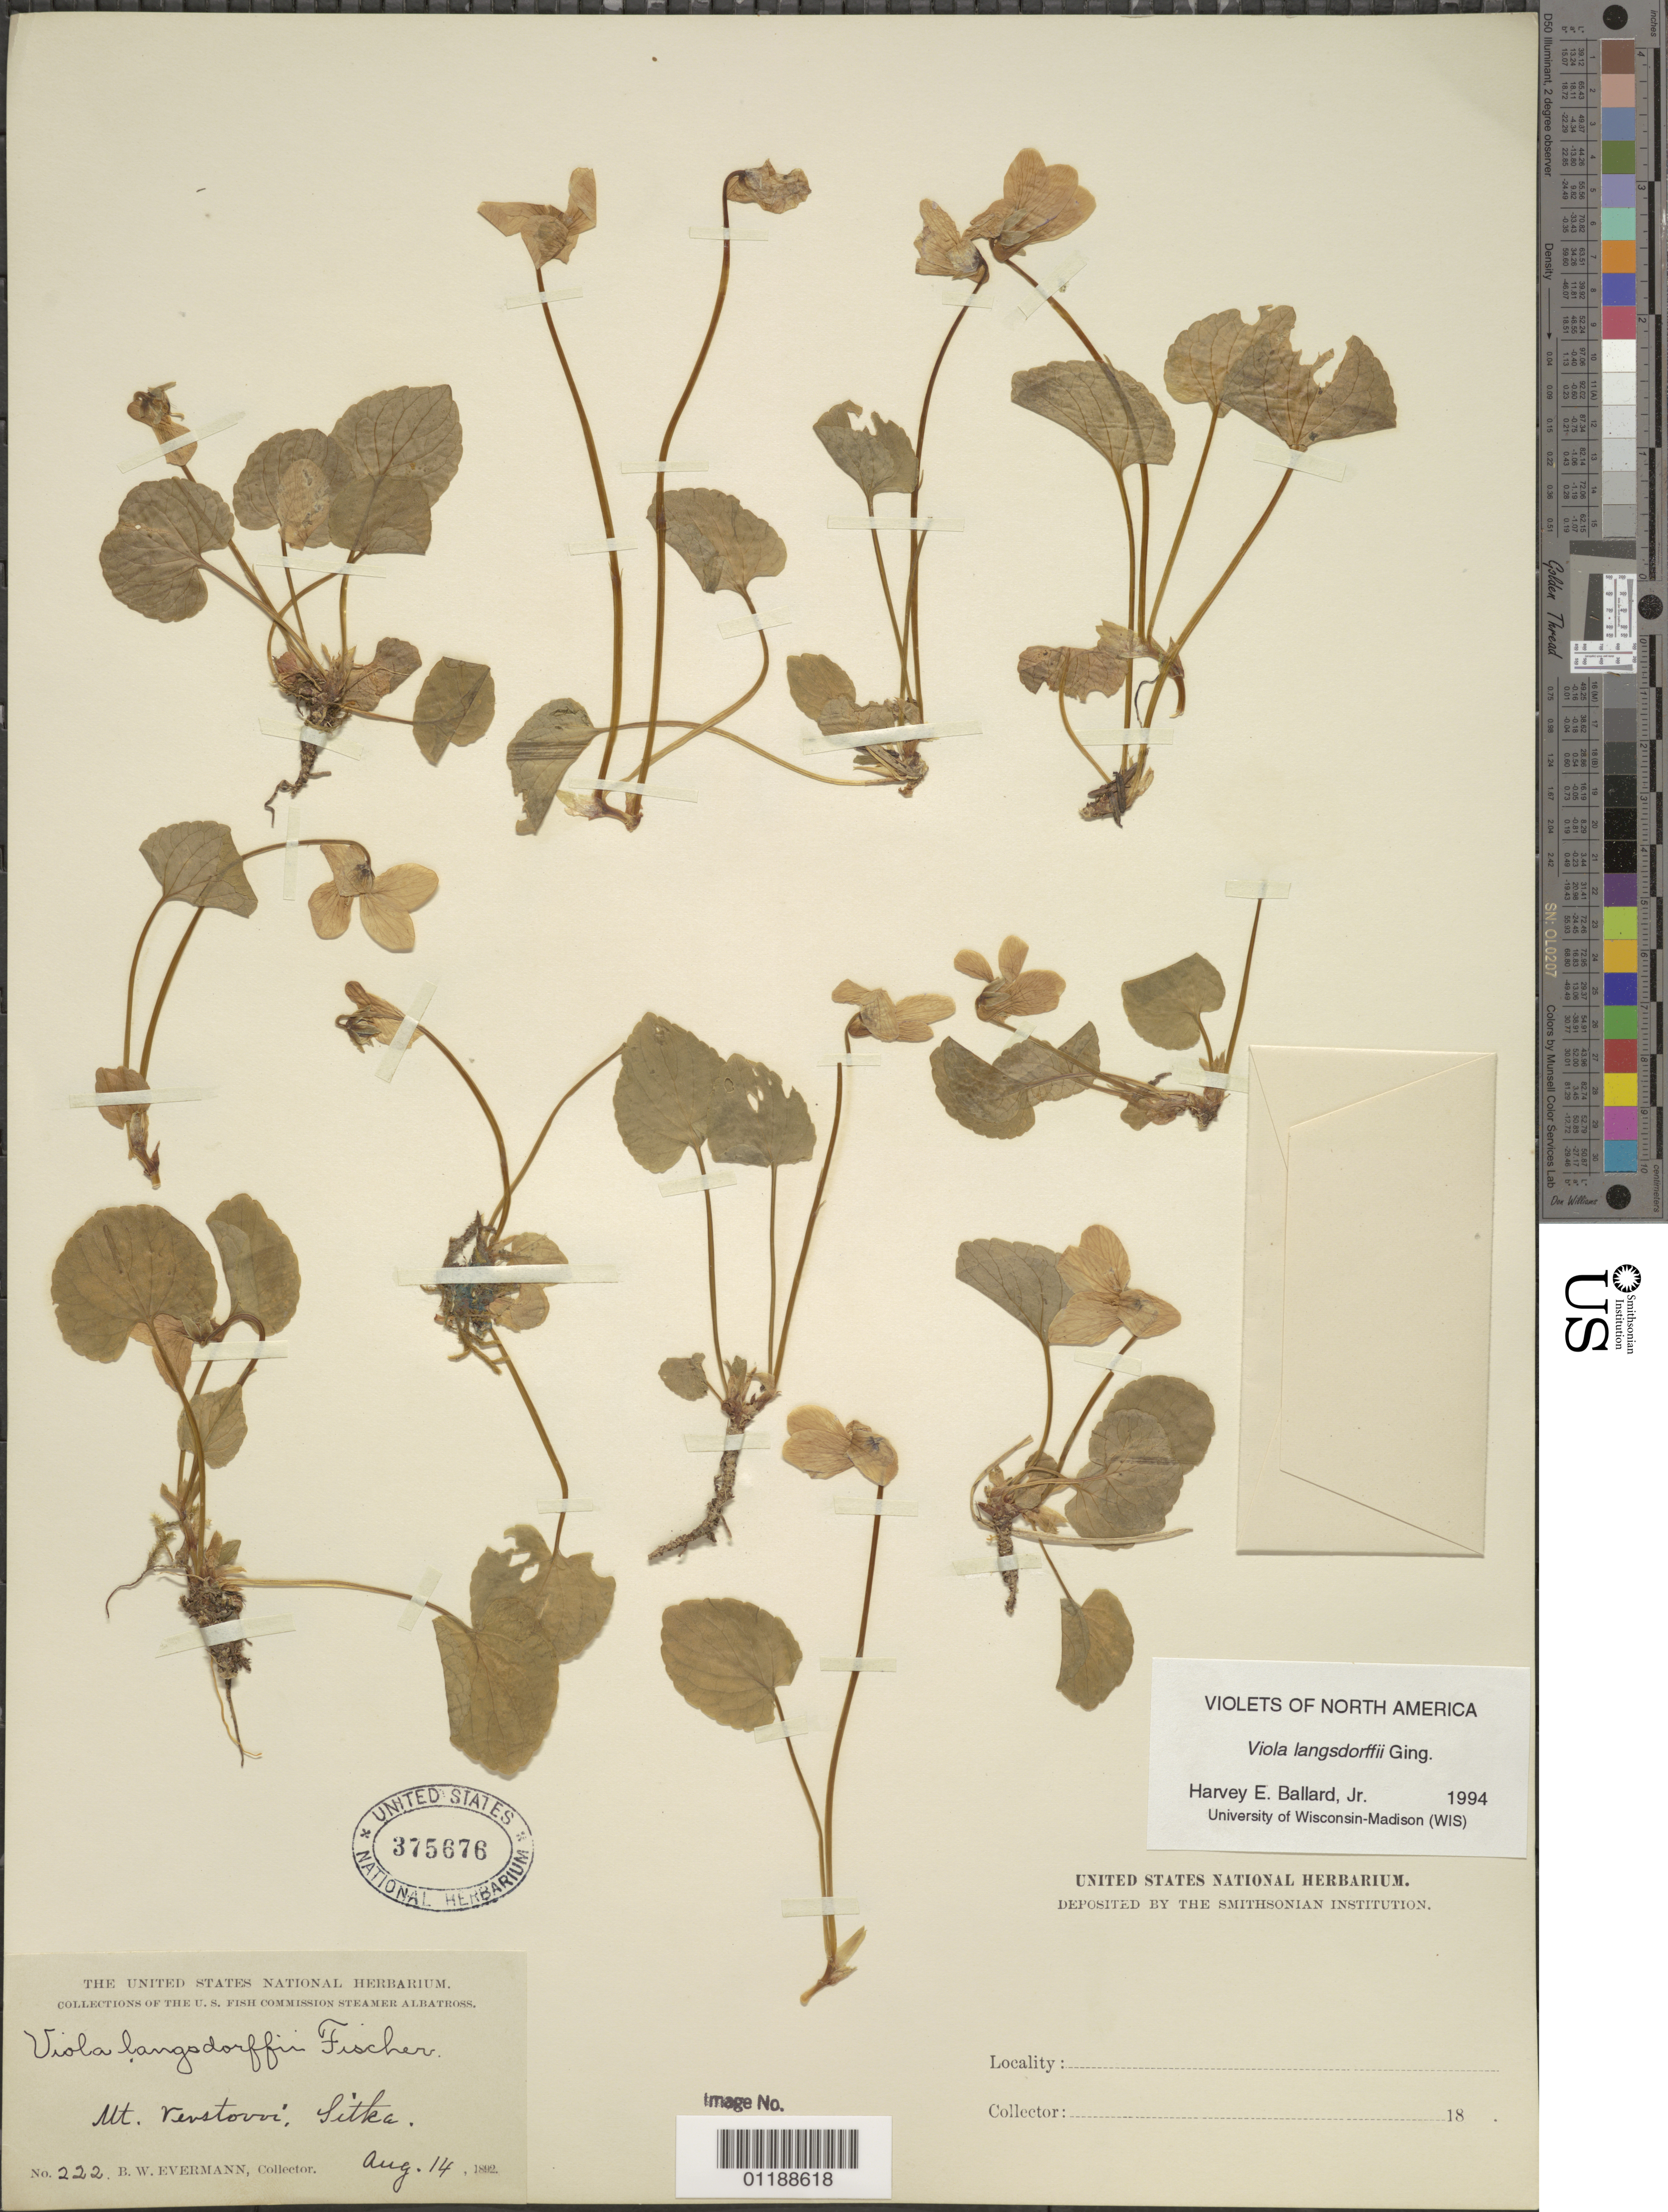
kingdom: Plantae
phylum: Tracheophyta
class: Magnoliopsida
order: Malpighiales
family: Violaceae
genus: Viola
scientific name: Viola langsdorffii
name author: Fisch. ex Ging.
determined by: Ballard, Harvey E.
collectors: B. W. Evermann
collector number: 222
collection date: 1892-08-14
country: United States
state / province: Alaska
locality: Sitka, Mt. Verstovoi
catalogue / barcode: US 375676